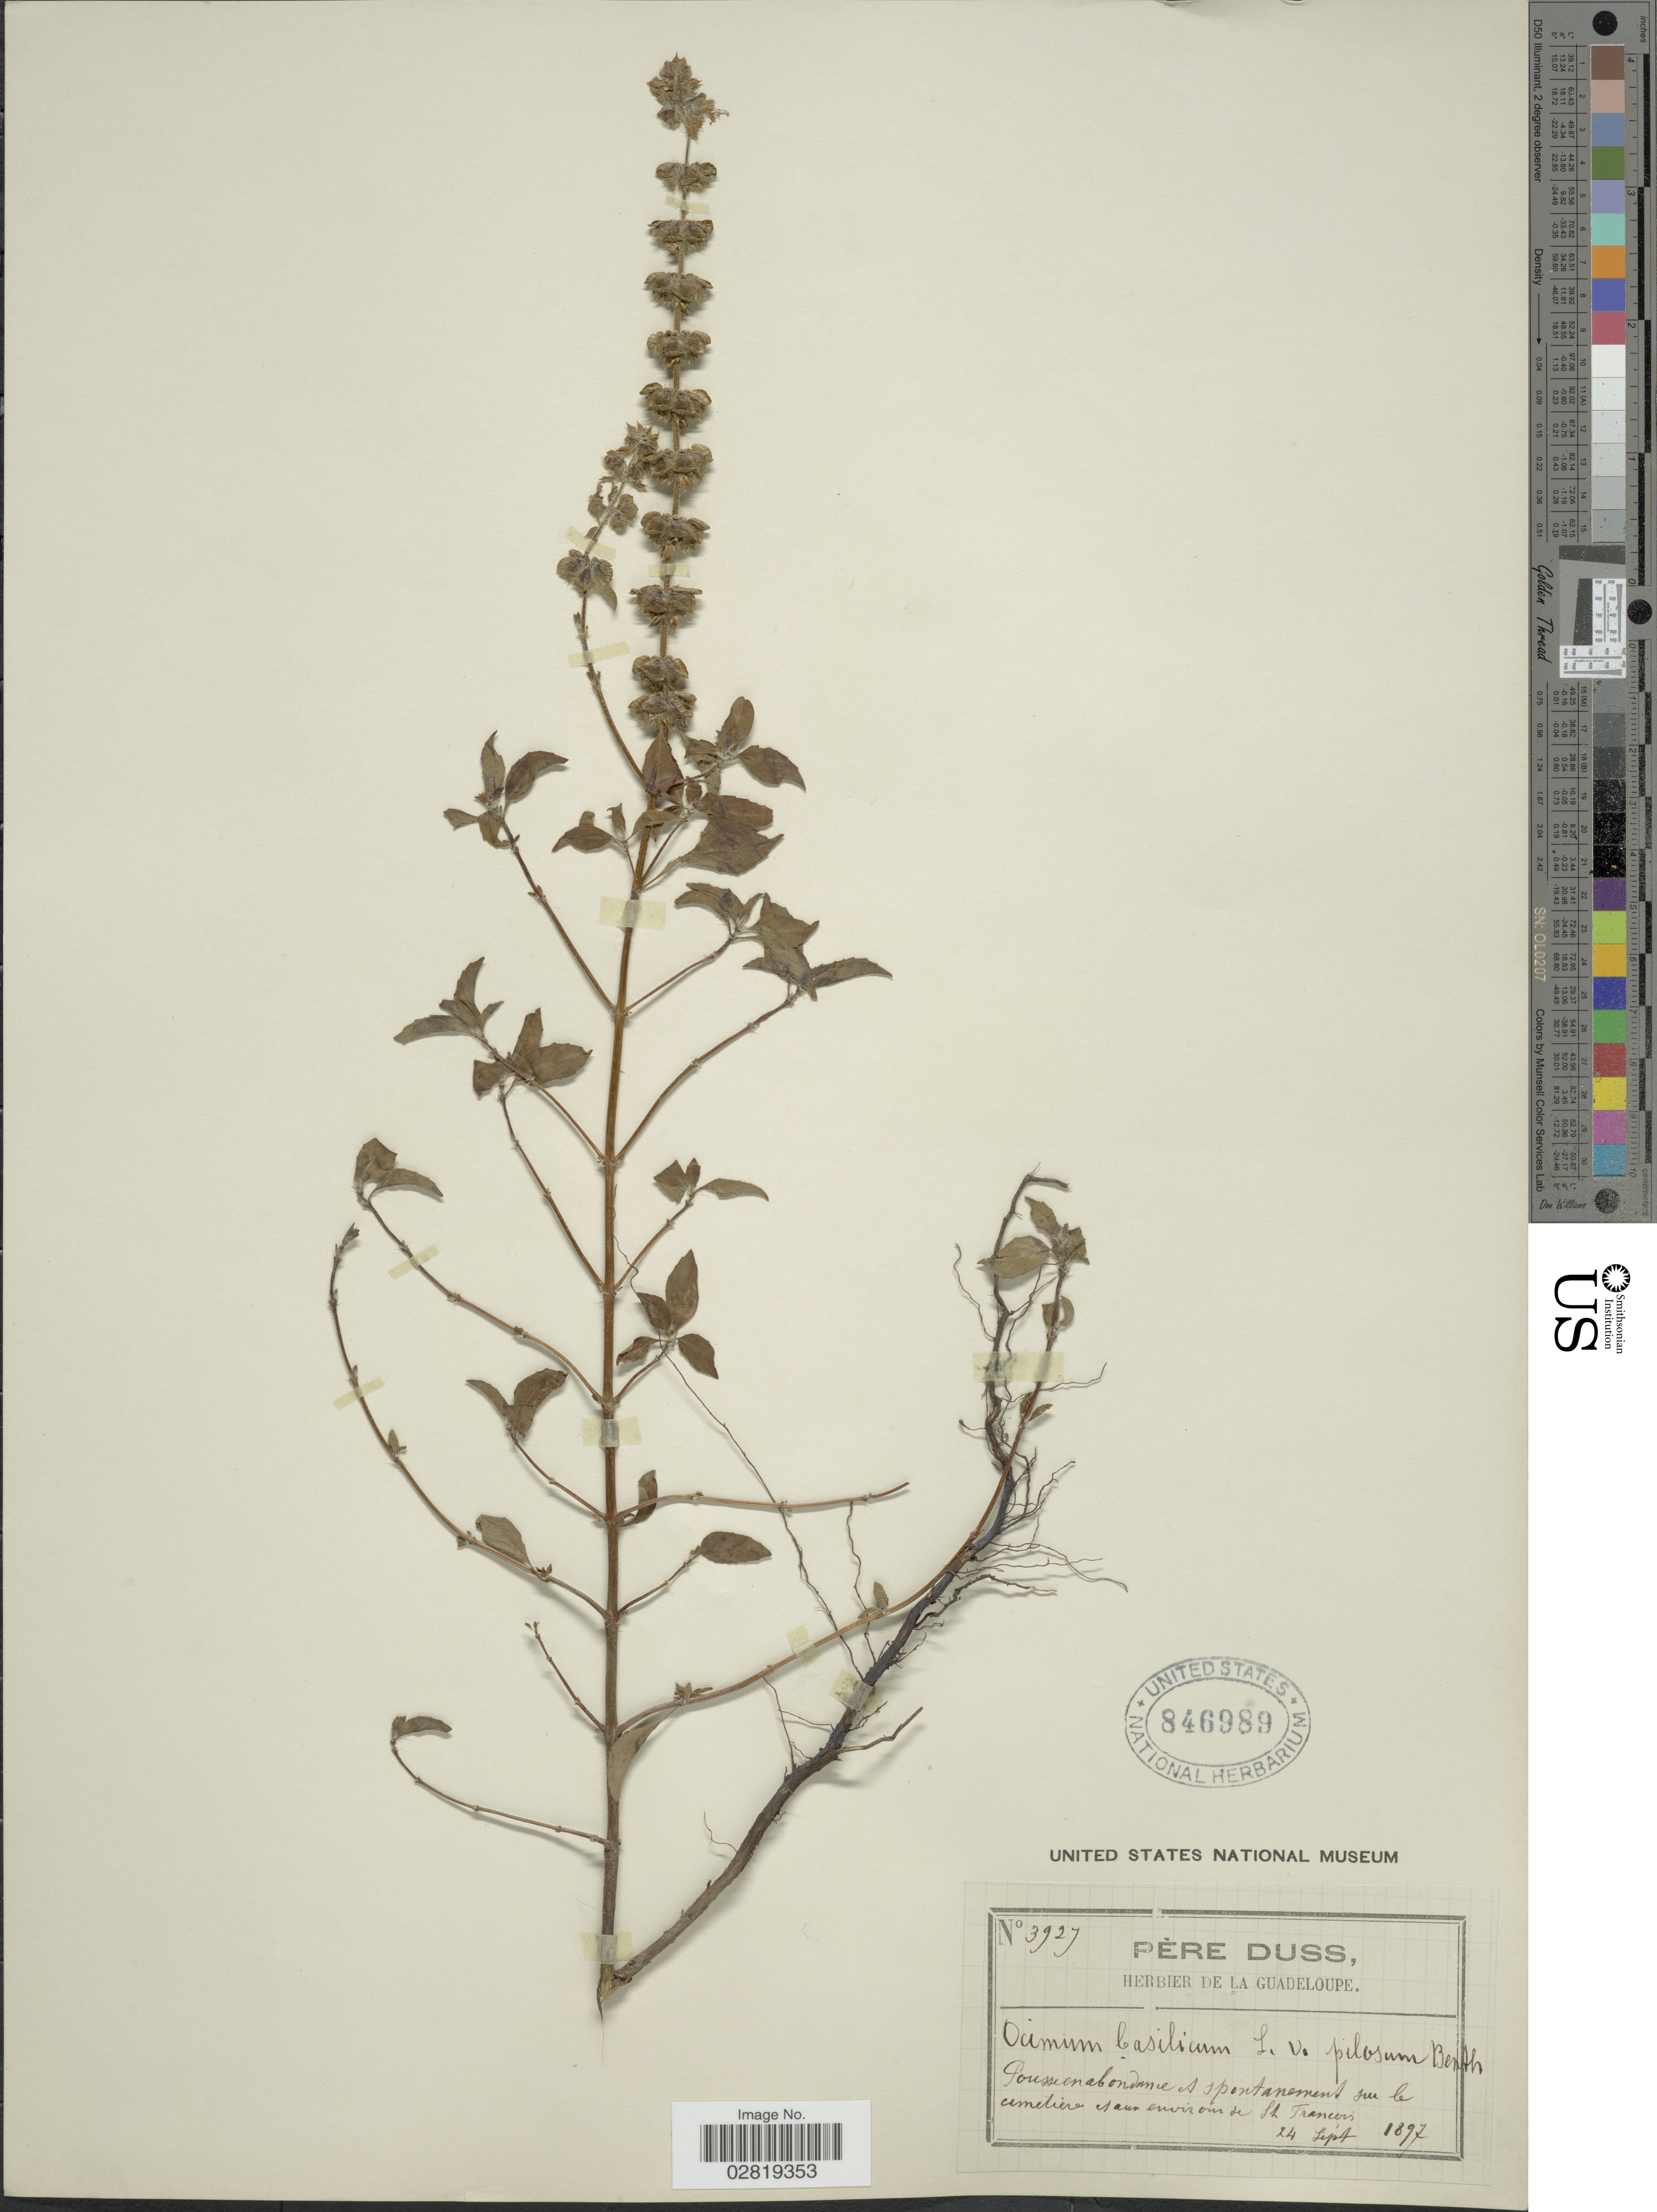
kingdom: Plantae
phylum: Tracheophyta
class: Magnoliopsida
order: Lamiales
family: Lamiaceae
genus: Ocimum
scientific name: Ocimum basilicum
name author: L.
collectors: Père Duss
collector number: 3927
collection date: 1897-09-24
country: Guadeloupe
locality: Pousse en abondance et spontanement sur le cimetiere et aux environ de St. Francois.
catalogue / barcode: US 846989